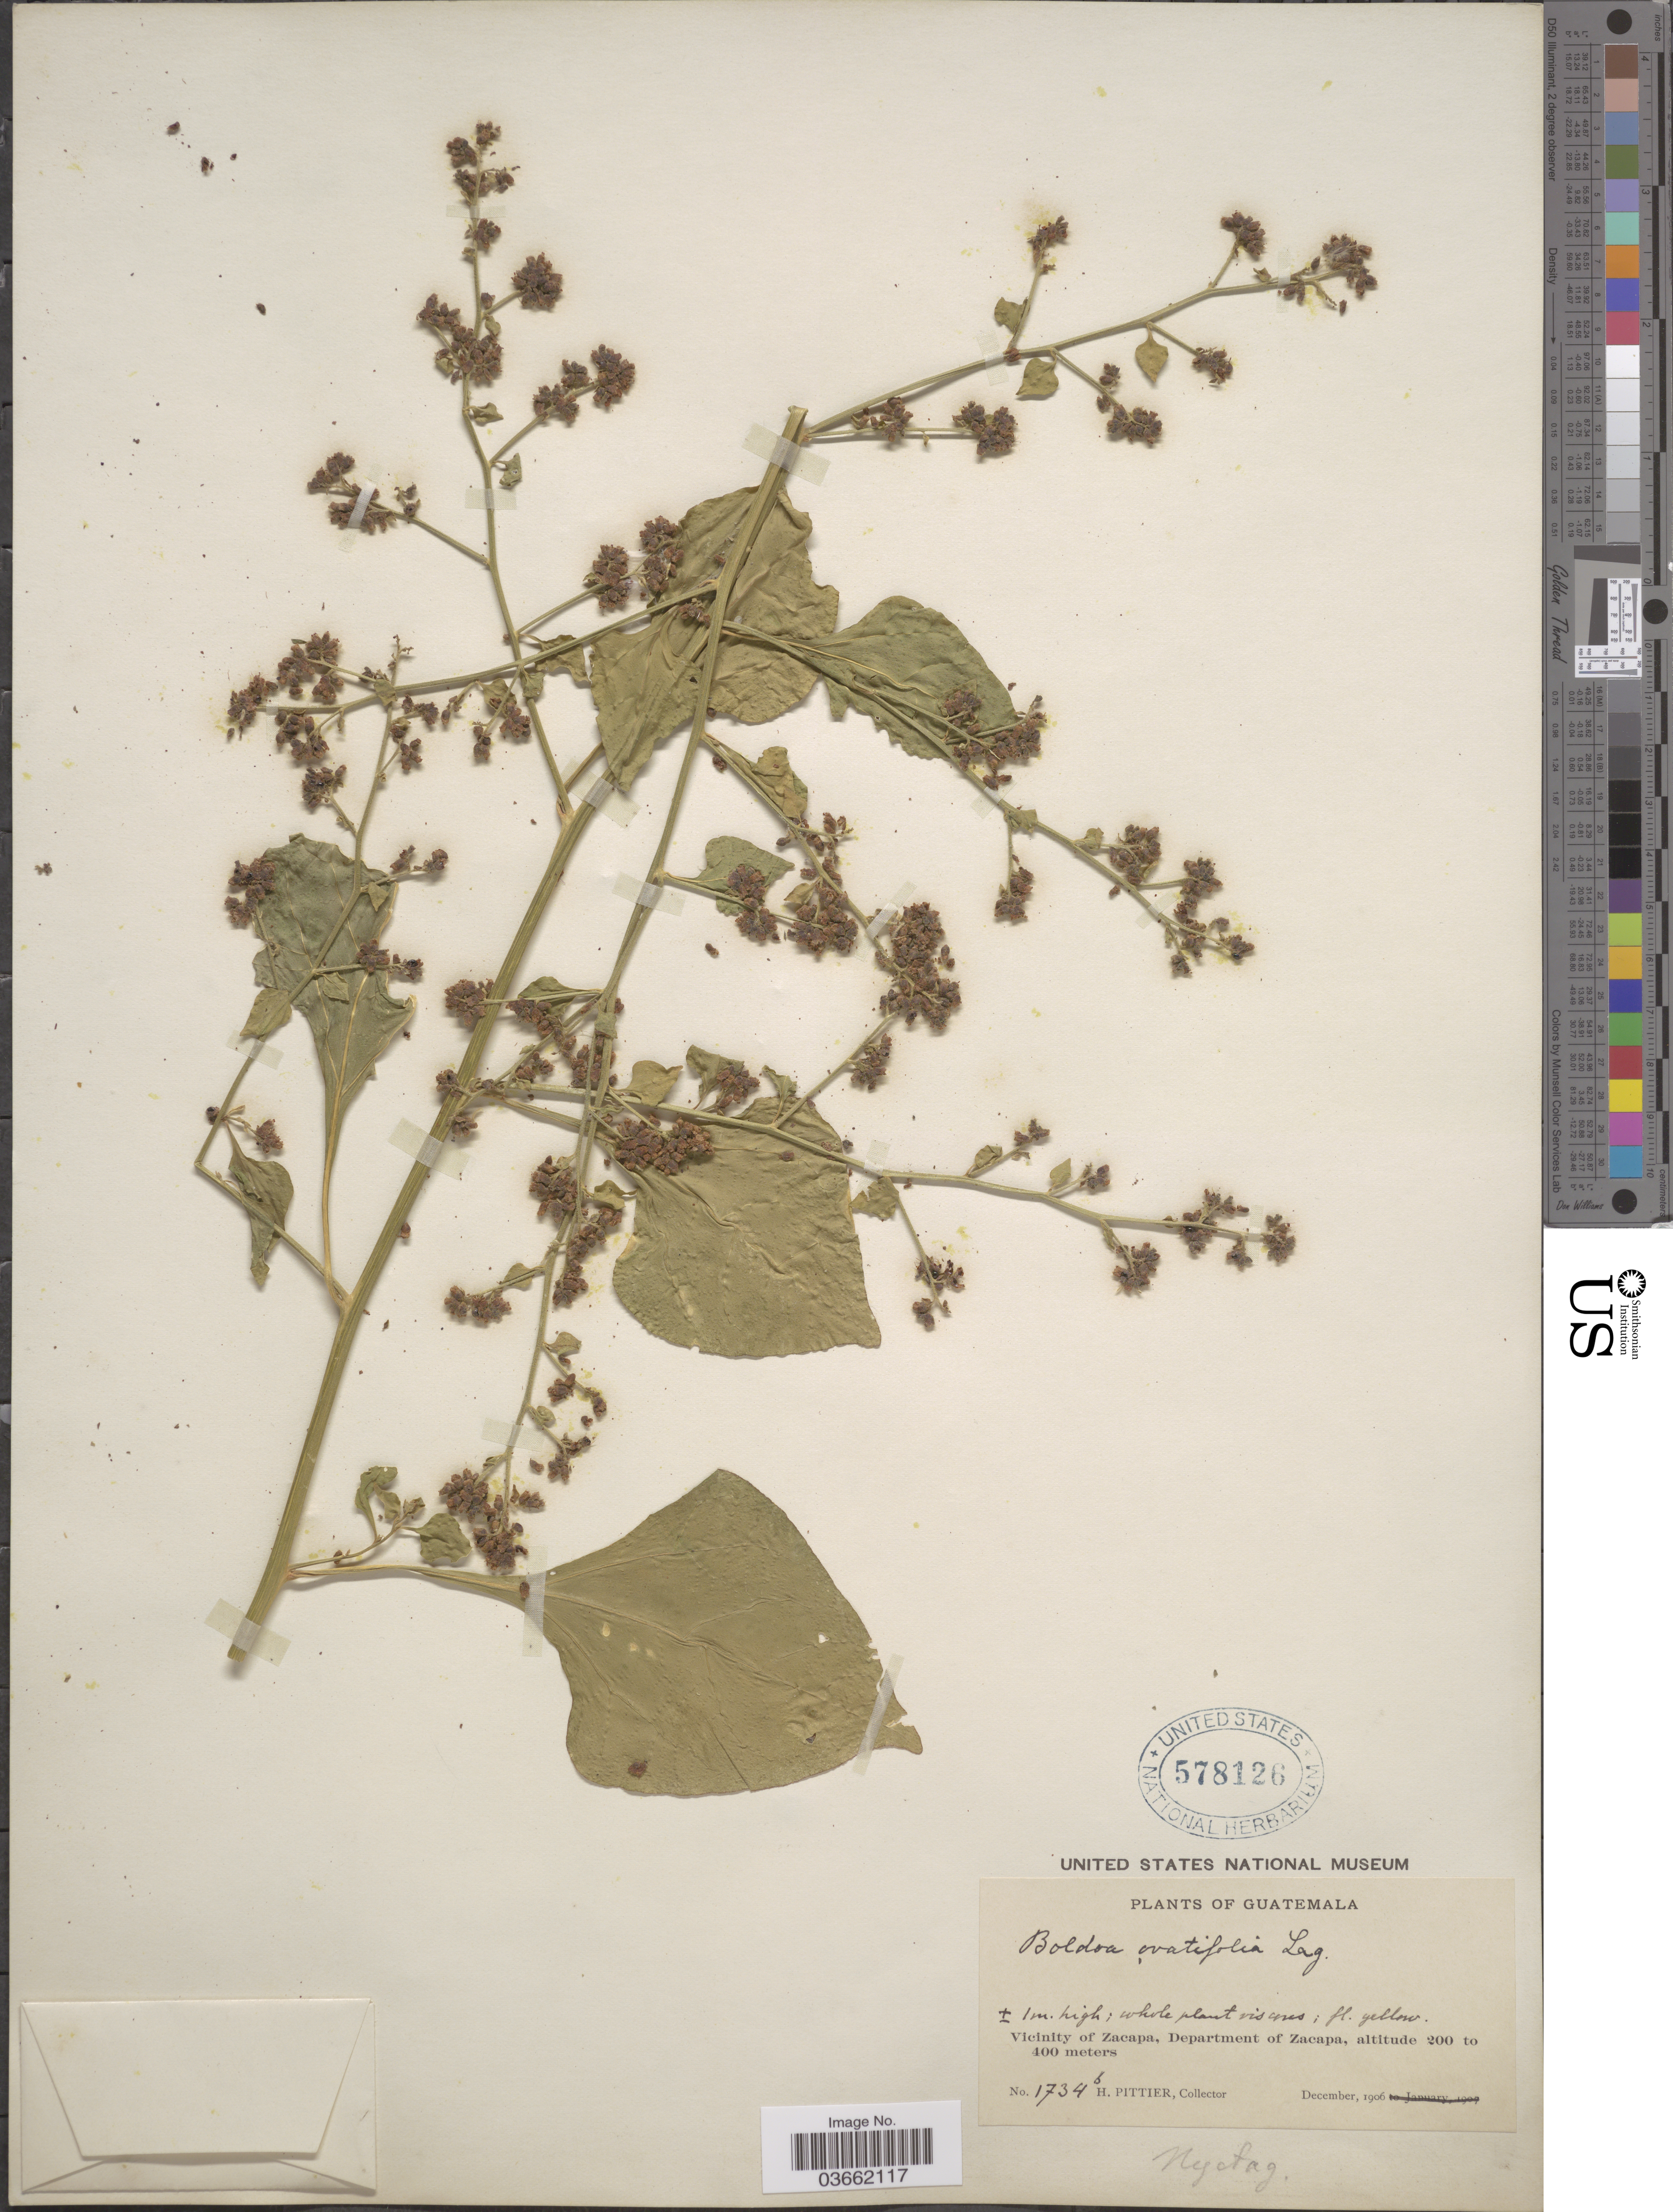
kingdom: Plantae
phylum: Tracheophyta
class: Magnoliopsida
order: Caryophyllales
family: Nyctaginaceae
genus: Salpianthus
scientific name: Salpianthus purpurascens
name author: (Cav. ex Lag.) Hook. & Arn.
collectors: H. F. Pittier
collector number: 1734b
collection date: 1906-12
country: Guatemala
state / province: Zacapa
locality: Vicinity of Zacapa, Department of Zacapa.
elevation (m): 200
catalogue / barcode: US 578126